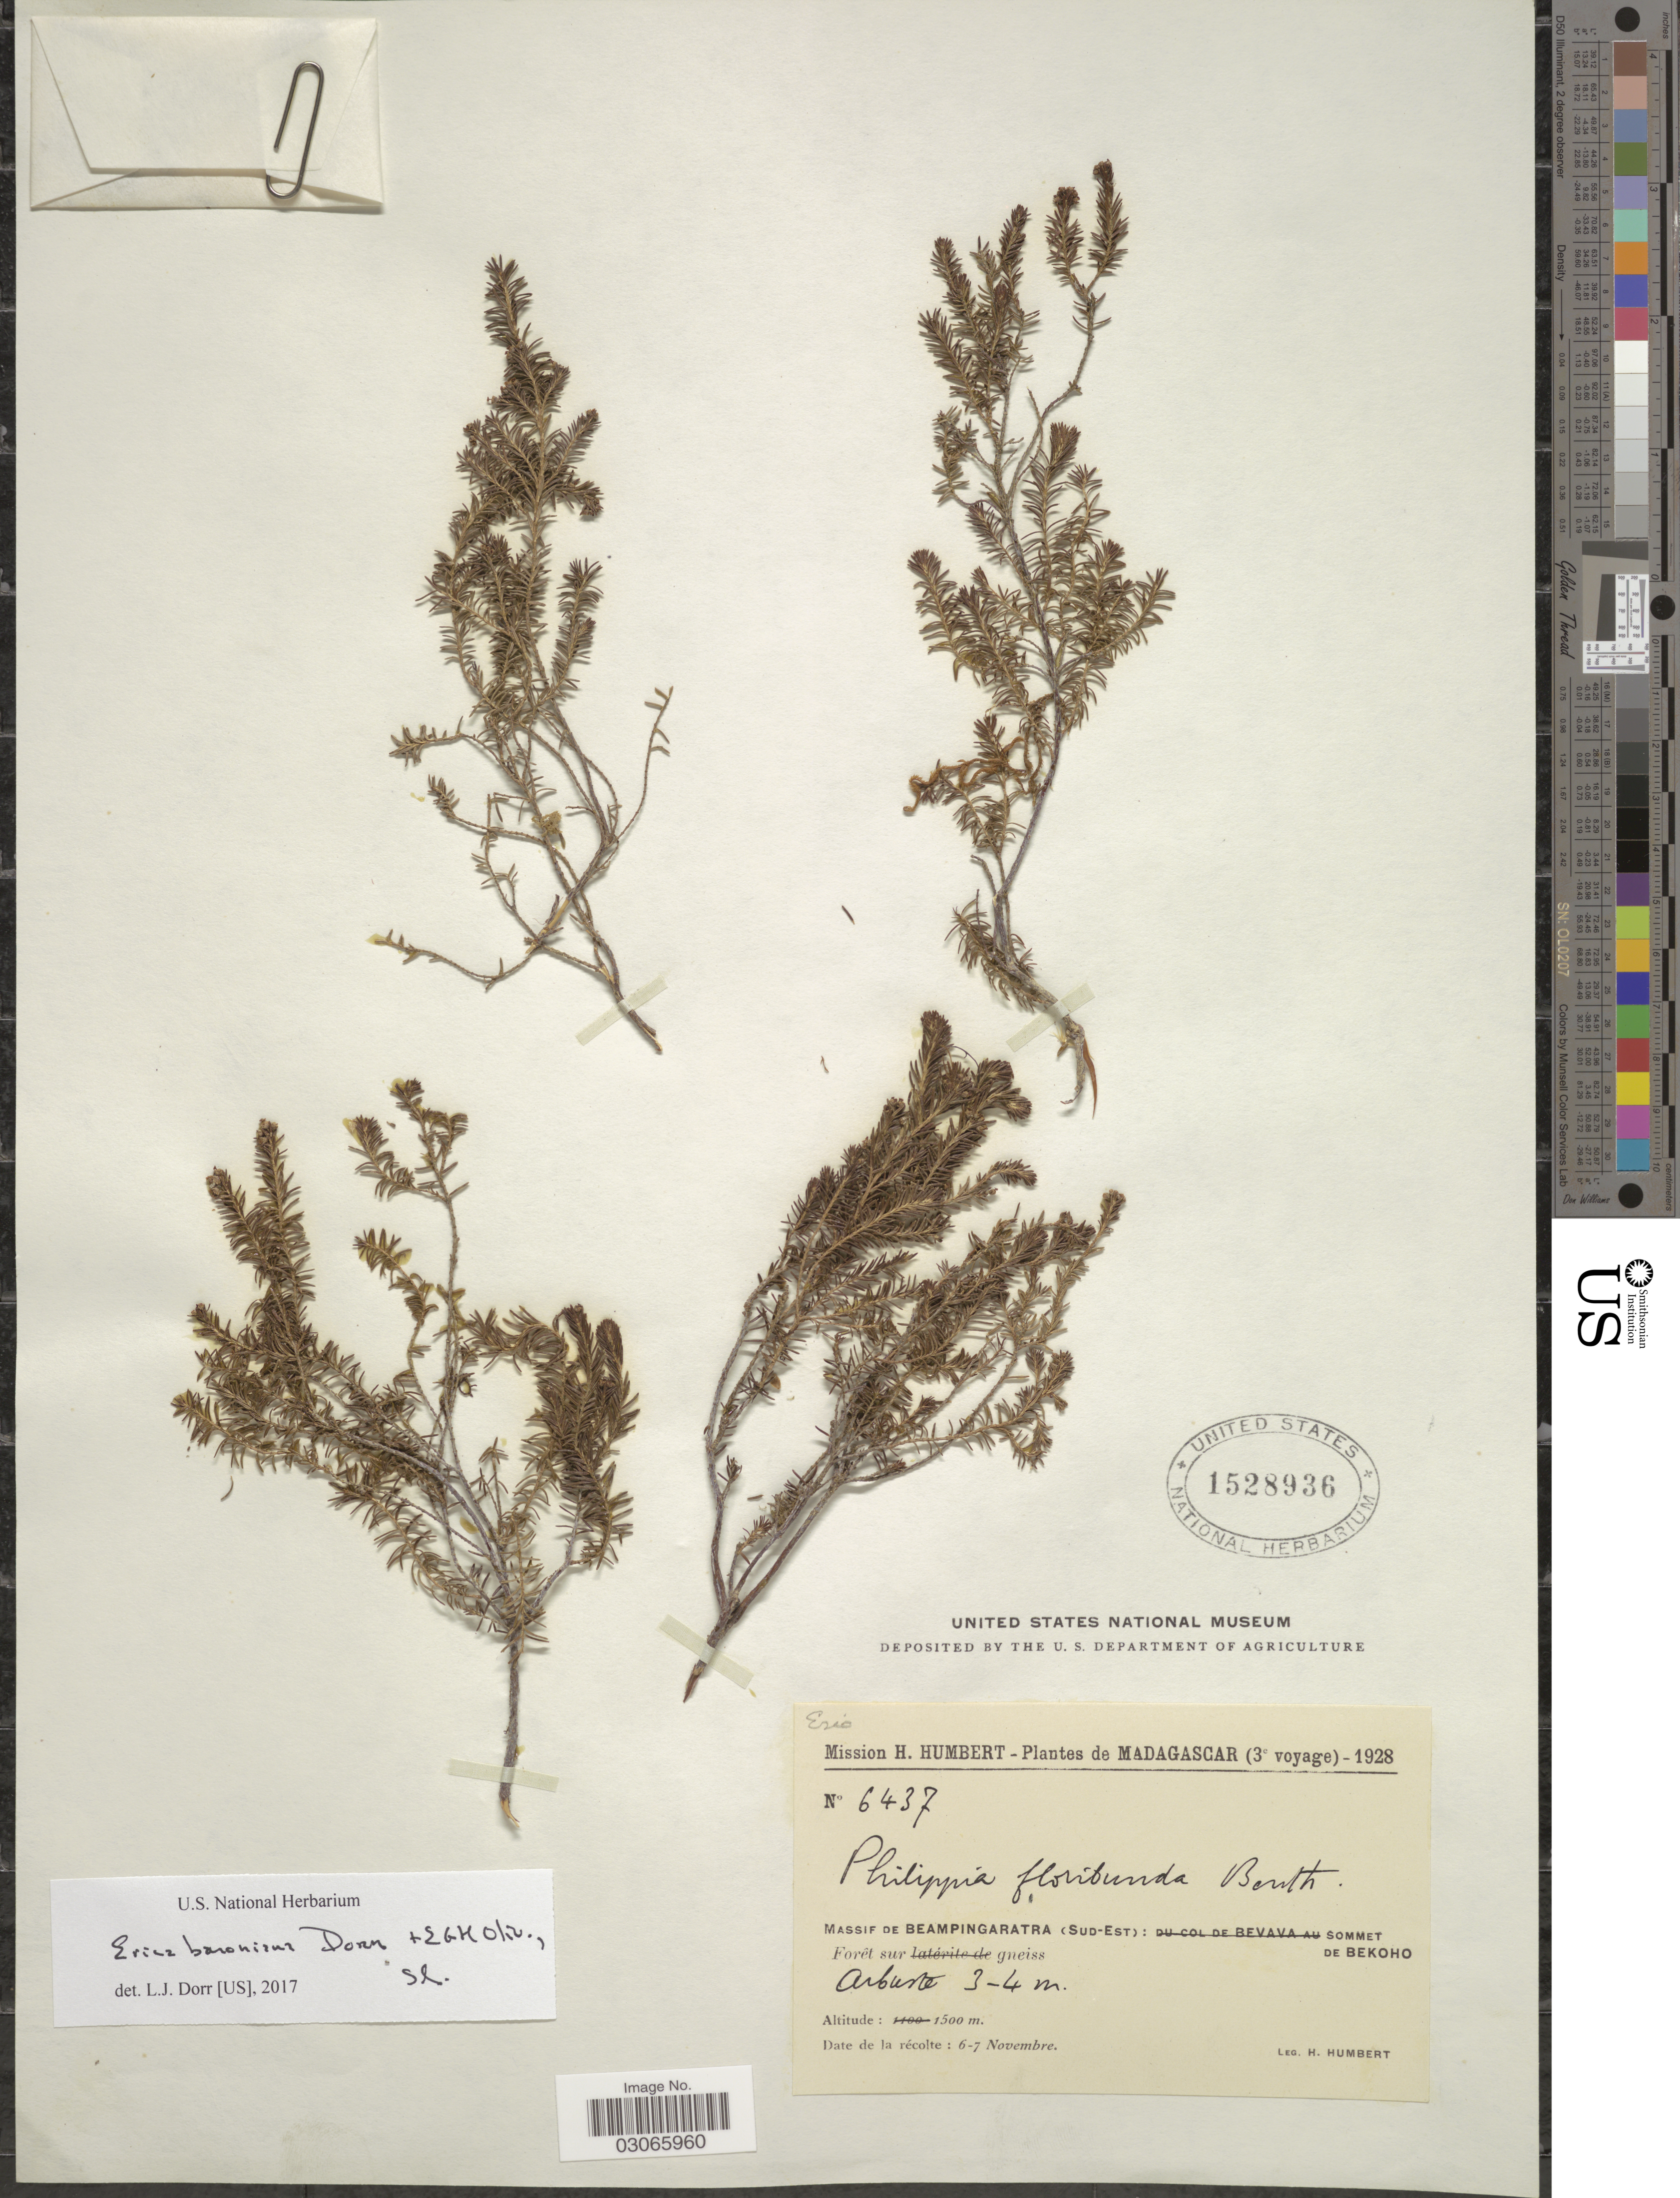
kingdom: Plantae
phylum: Tracheophyta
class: Magnoliopsida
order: Ericales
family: Ericaceae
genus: Erica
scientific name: Erica baroniana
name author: Dorr & E.G.H. Oliv.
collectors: H. Humbert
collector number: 6437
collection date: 1928-11-06/1928-11-07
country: Madagascar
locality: Massif de Beampingaratra (Sud-Est): Sommet de Bekoho.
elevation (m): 1500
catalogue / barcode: US 1528936